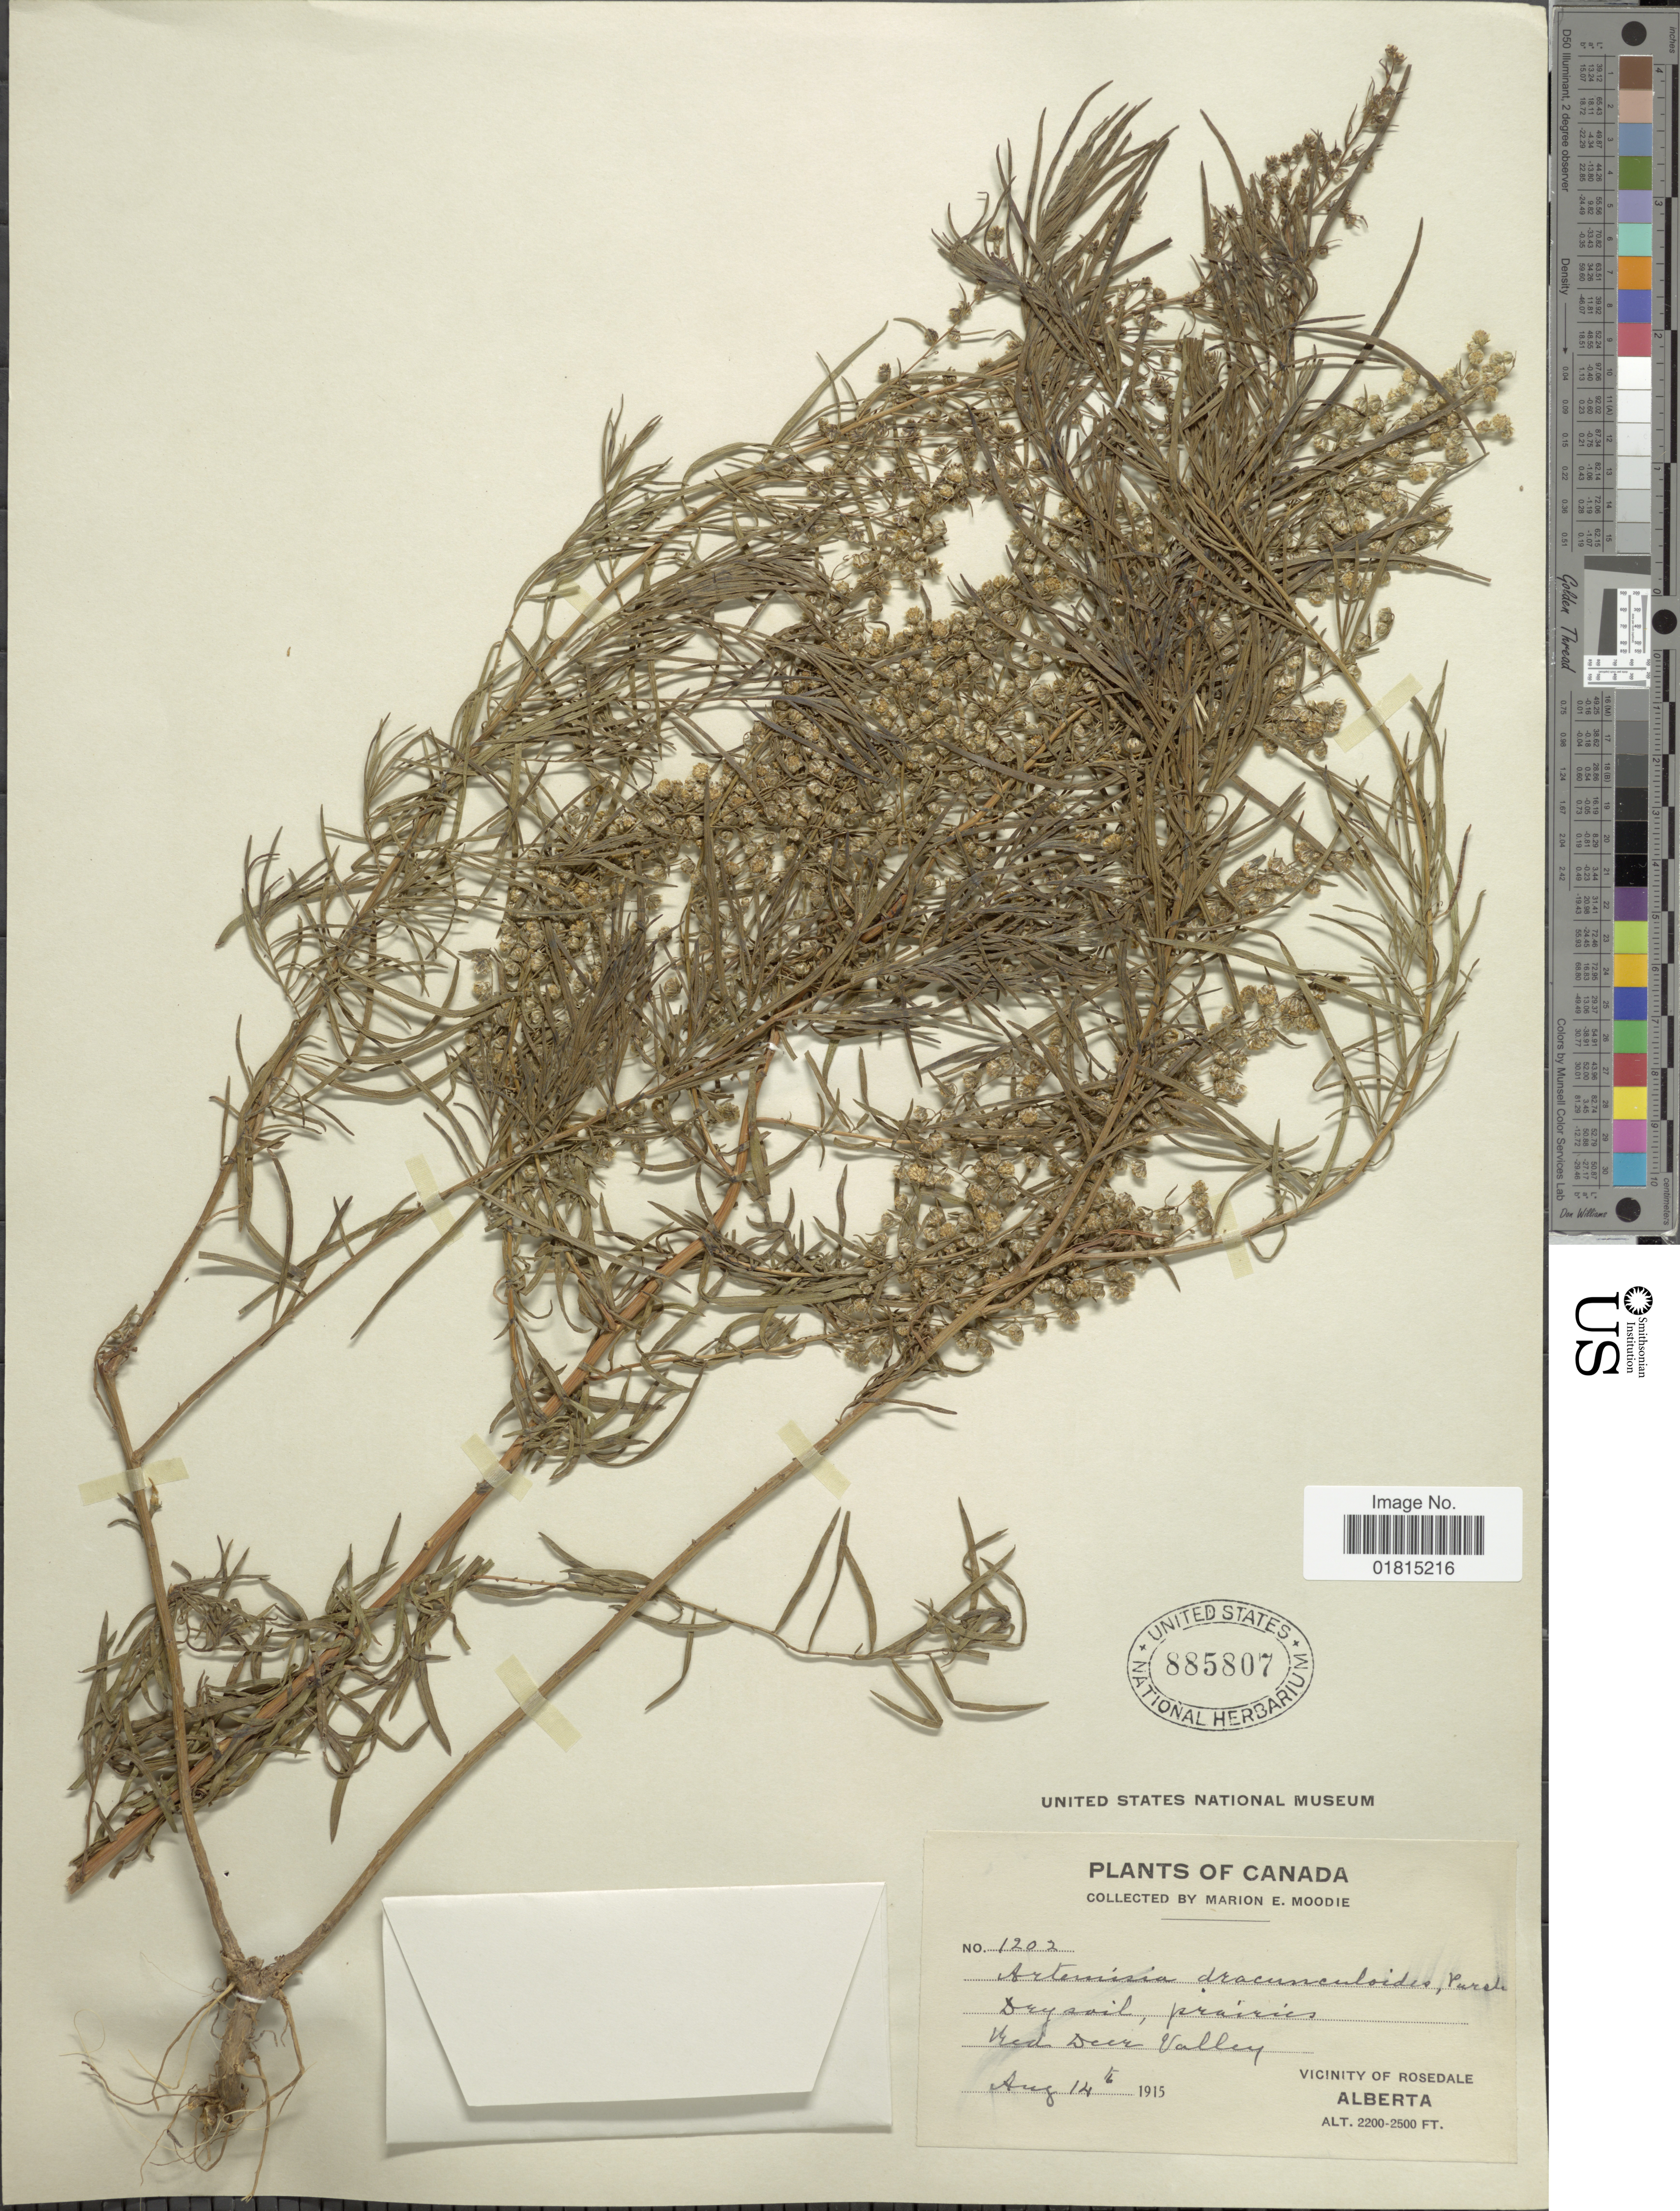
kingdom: Plantae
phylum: Tracheophyta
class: Magnoliopsida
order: Asterales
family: Asteraceae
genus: Artemisia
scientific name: Artemisia dracunculoides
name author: Pursh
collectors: M. E. Moodie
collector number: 1202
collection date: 1915-08-14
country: Canada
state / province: Alberta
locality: Red Deer Valley. Vicinity of Rosedale. Alberta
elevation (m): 671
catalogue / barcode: US 885807